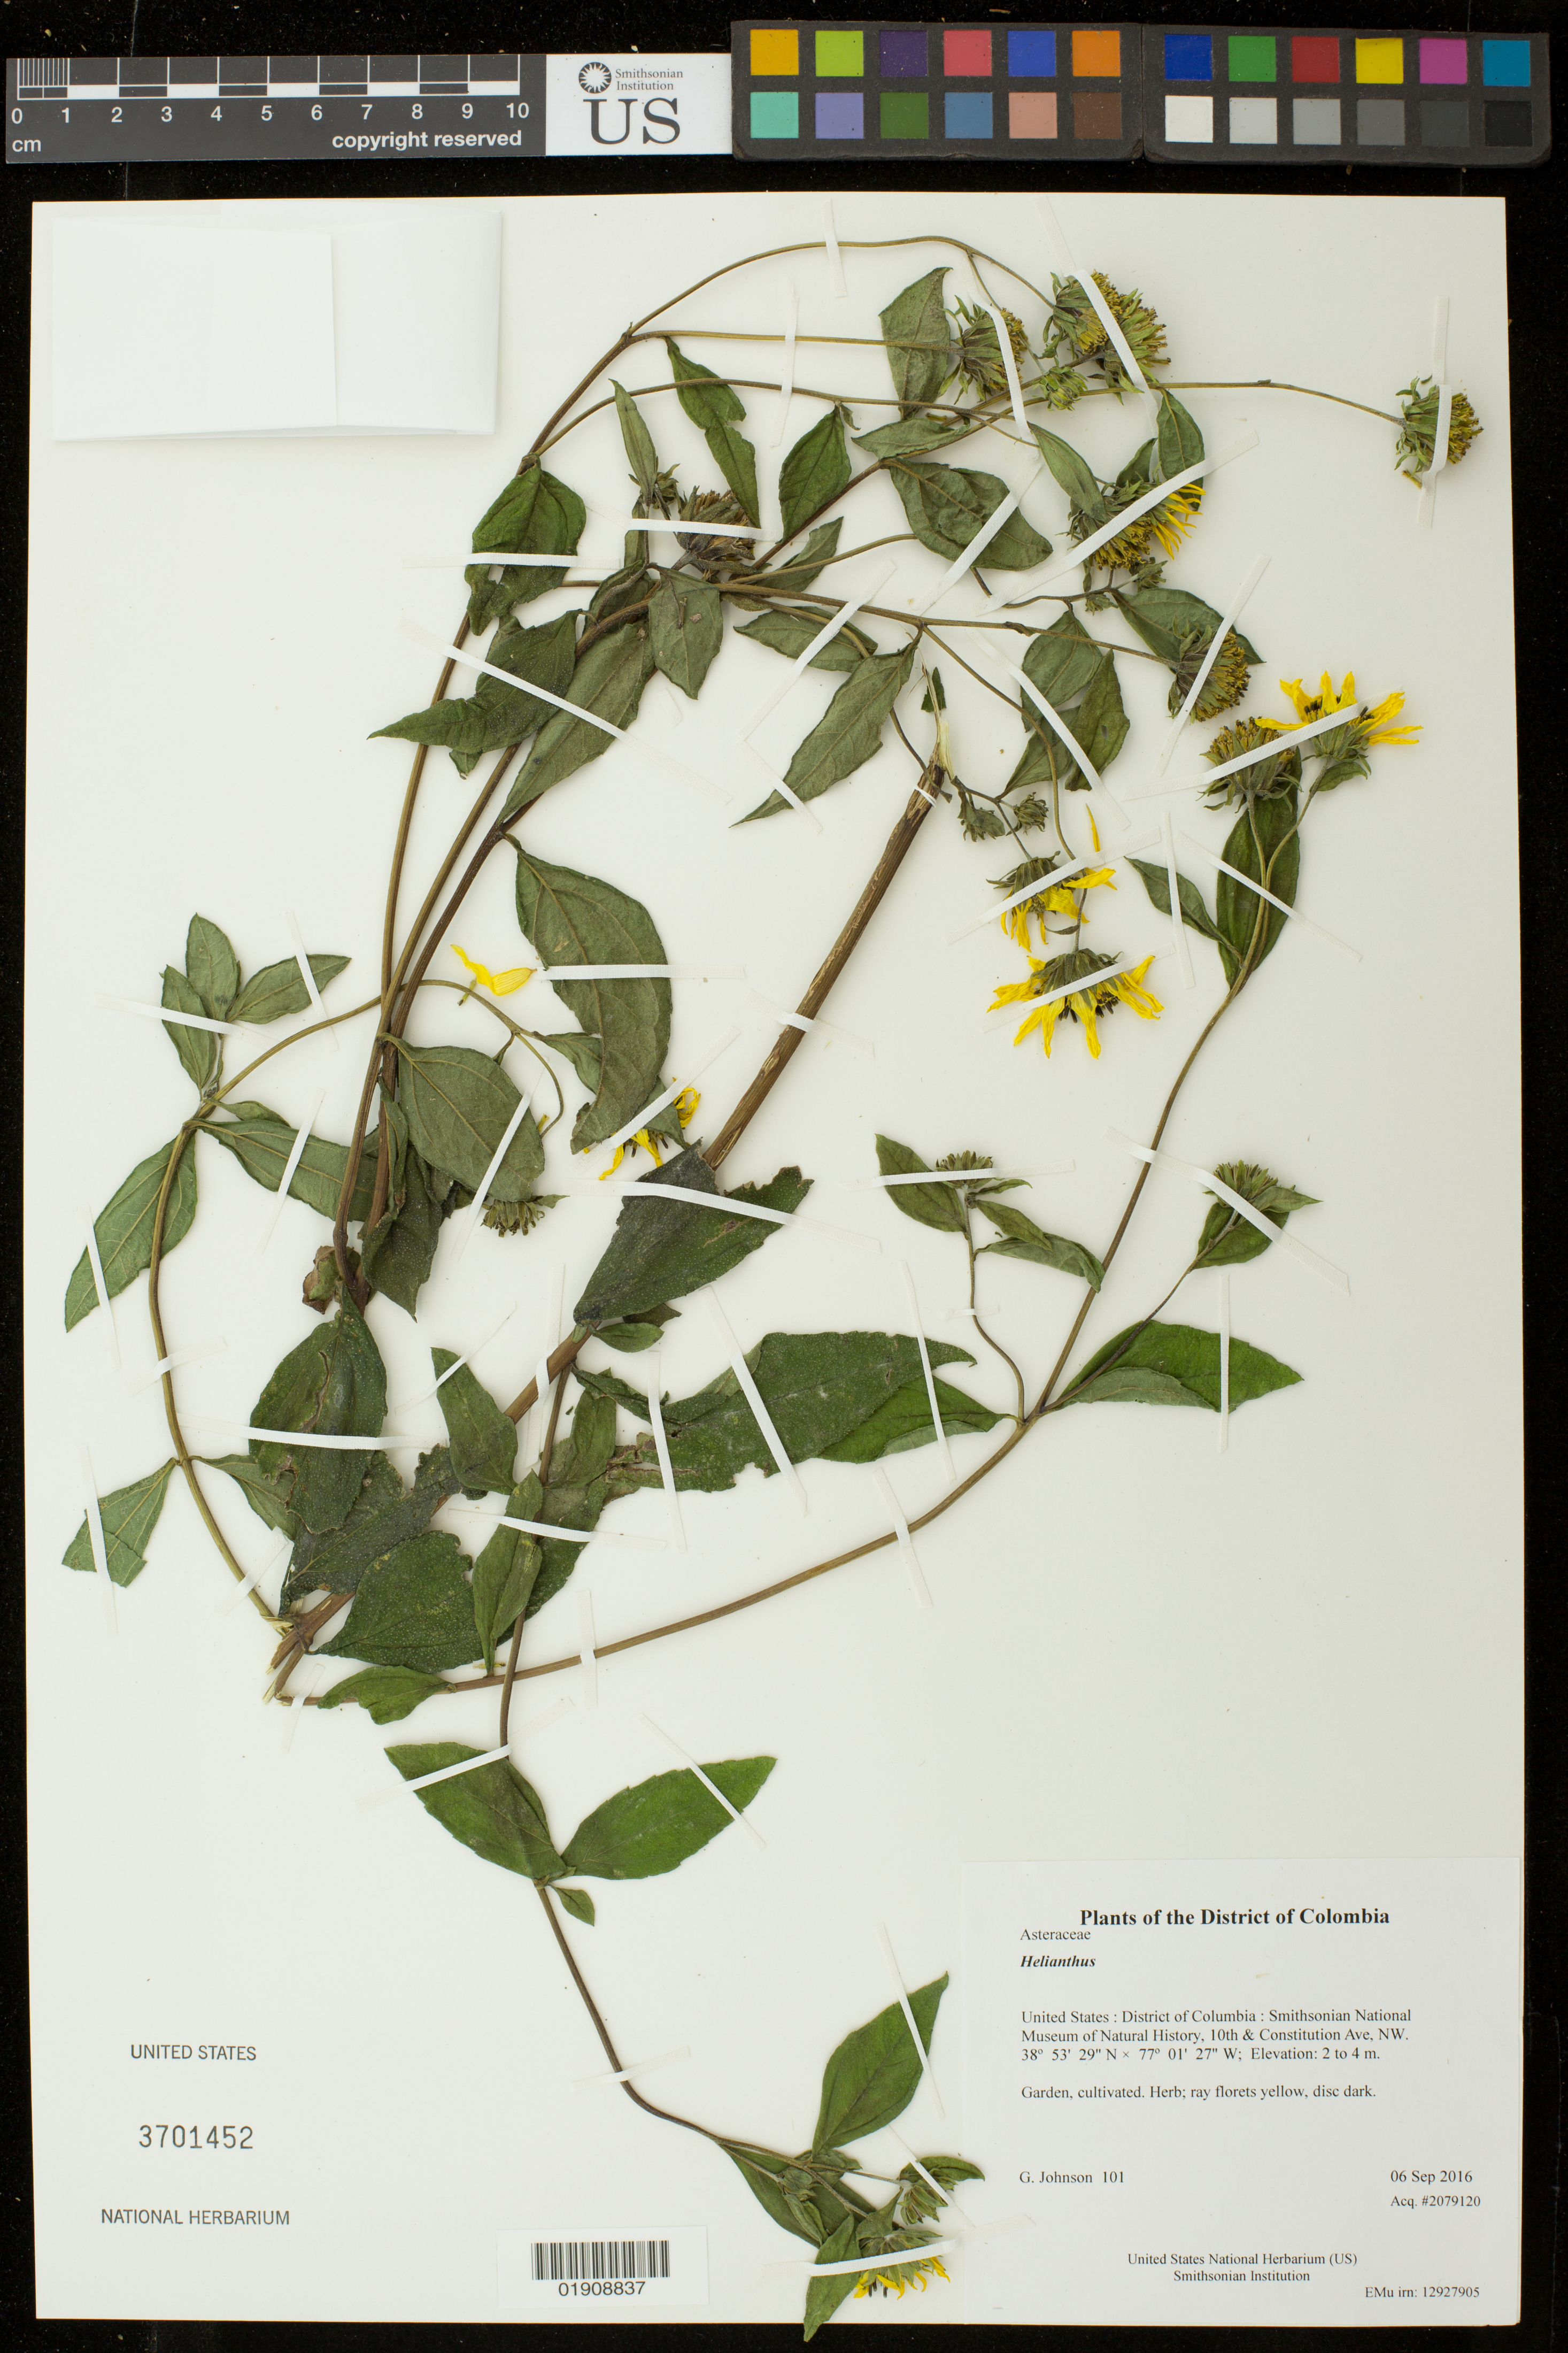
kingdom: Plantae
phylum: Tracheophyta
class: Magnoliopsida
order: Asterales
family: Asteraceae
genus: Helianthus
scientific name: Helianthus sp.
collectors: G. Johnson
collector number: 101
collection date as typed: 6 September 2016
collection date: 2016-09-06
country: United States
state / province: District of Columbia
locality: Smithsonian National Museum of Natural History, 10th & Constitution Ave, NW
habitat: Garden, cultivated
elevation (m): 2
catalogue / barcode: US 3701452